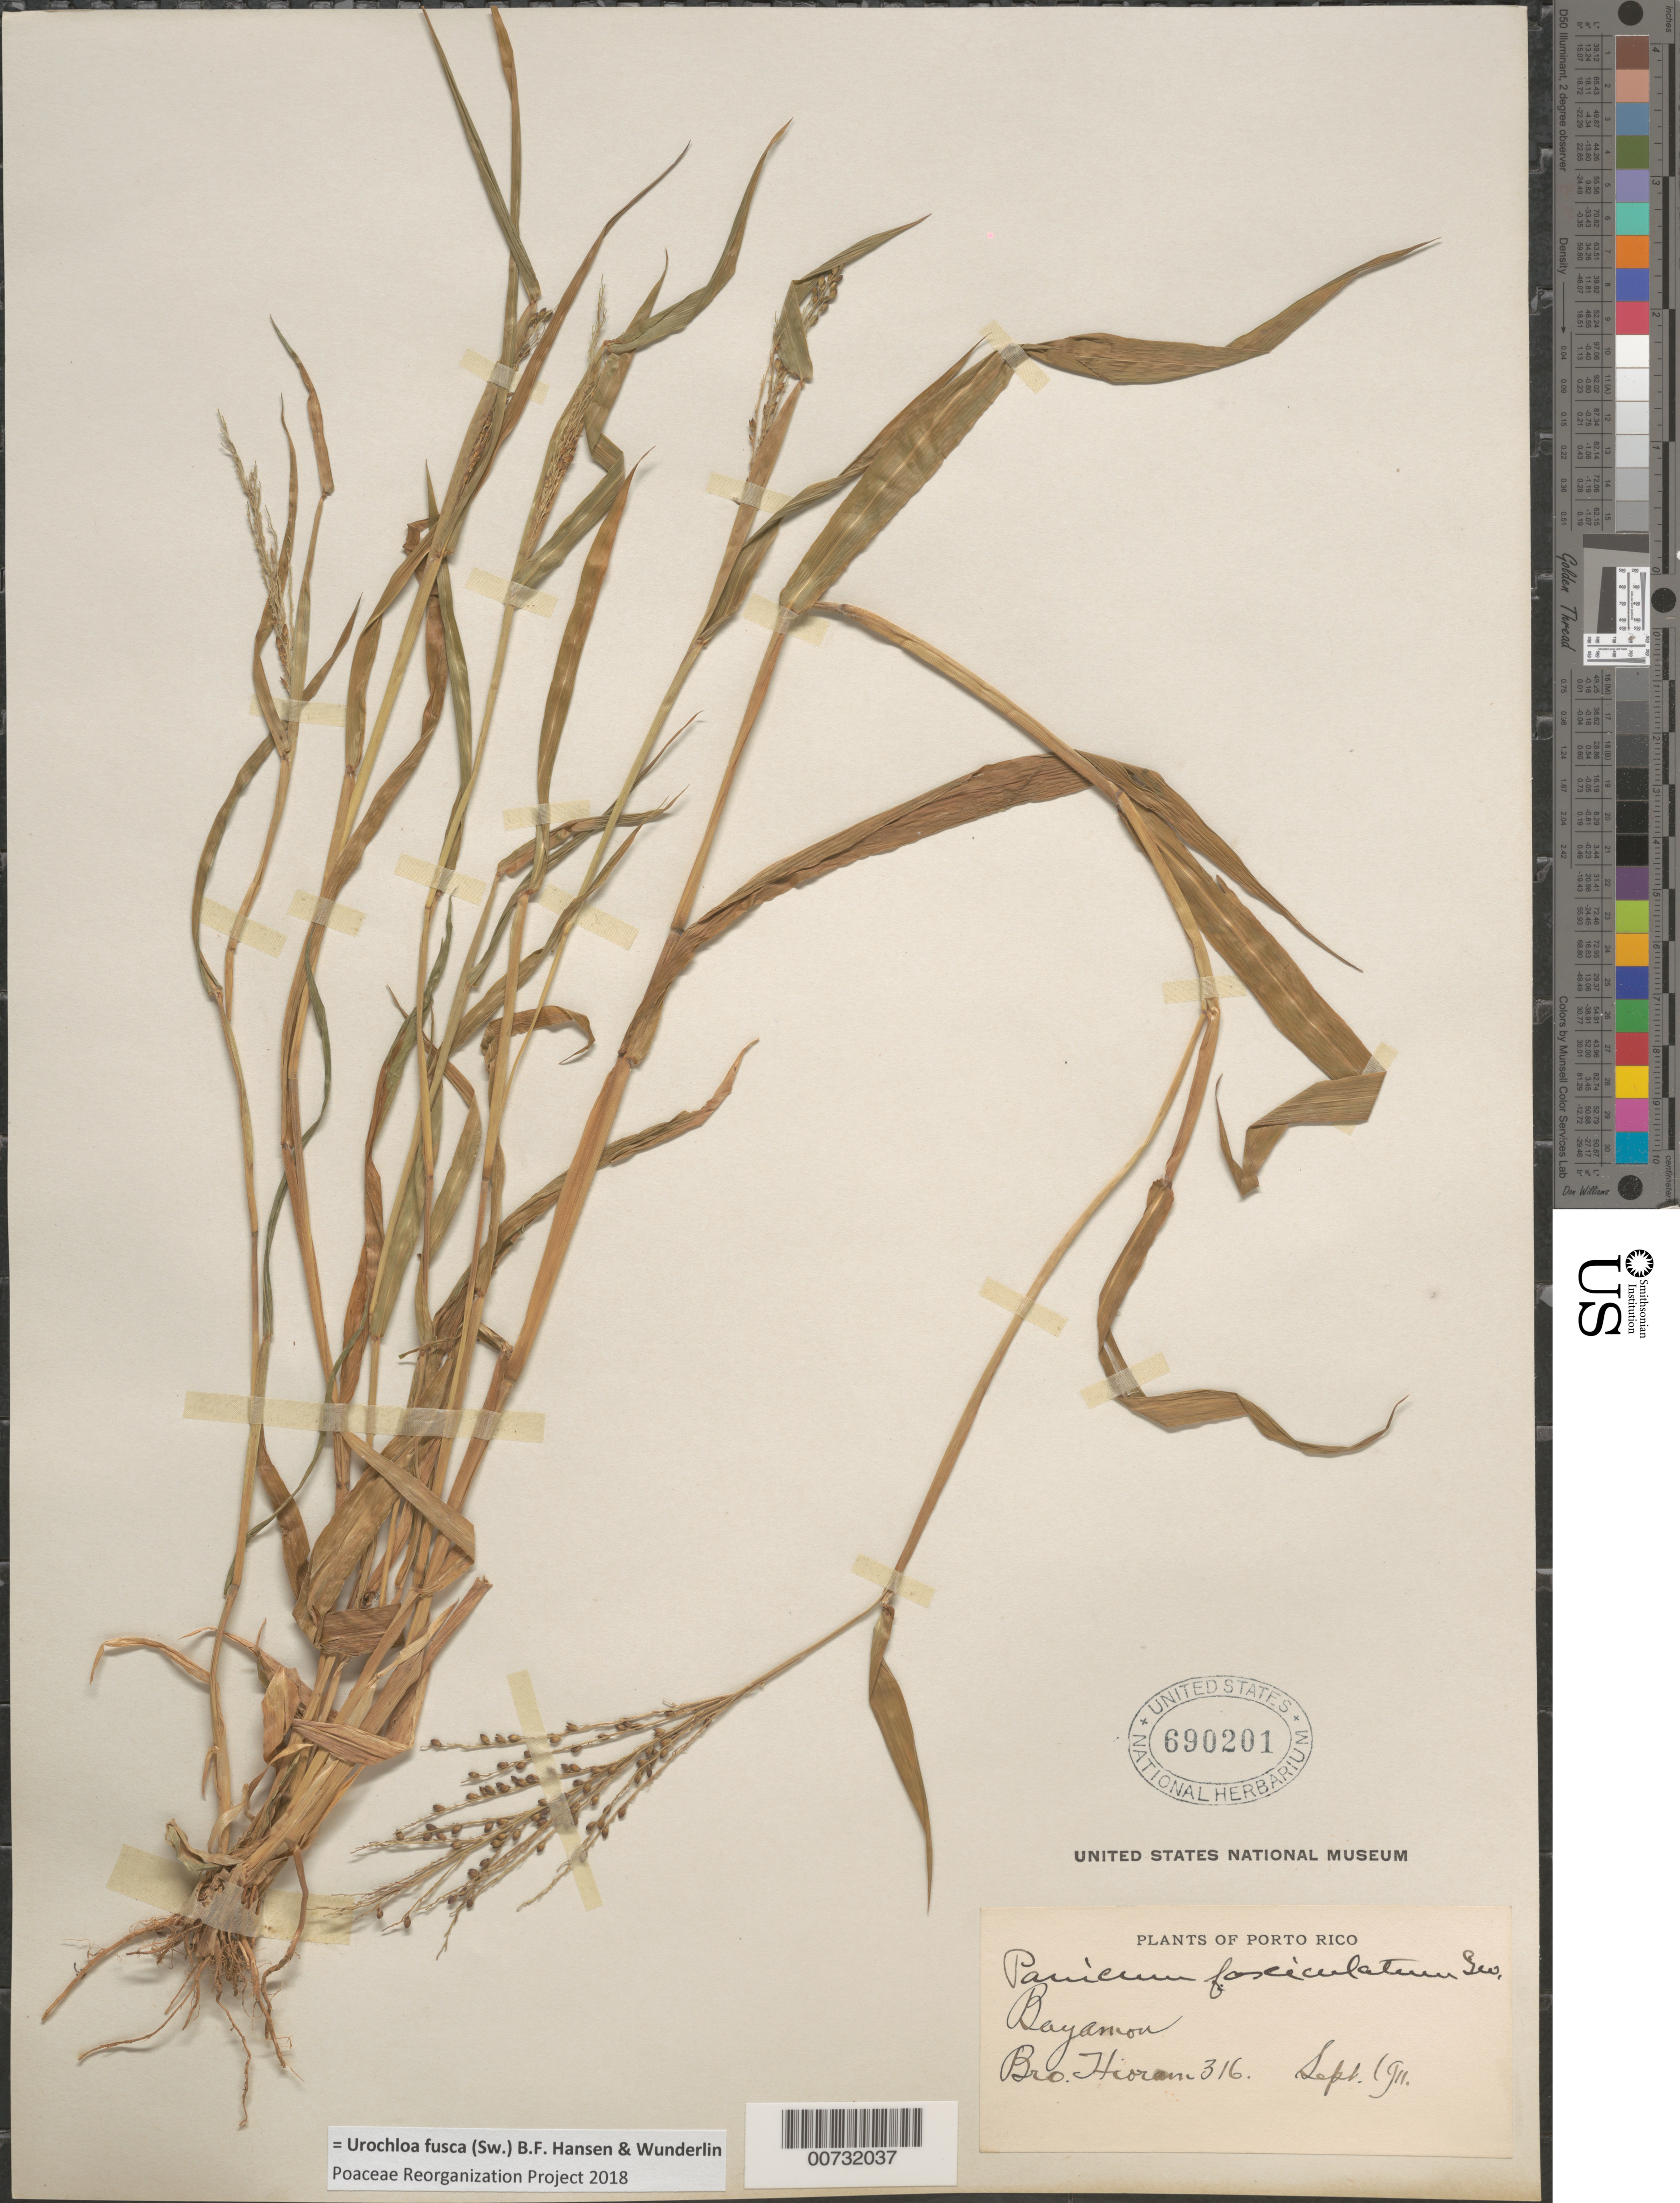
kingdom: Plantae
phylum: Tracheophyta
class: Liliopsida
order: Poales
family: Poaceae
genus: Urochloa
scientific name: Urochloa fusca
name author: (Sw.) B.F. Hansen & Wunderlin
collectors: Bro. Hioram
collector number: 316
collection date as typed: Sep 1911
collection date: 1911-09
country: Puerto Rico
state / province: Bayamón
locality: Bayamon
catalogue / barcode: US 690201